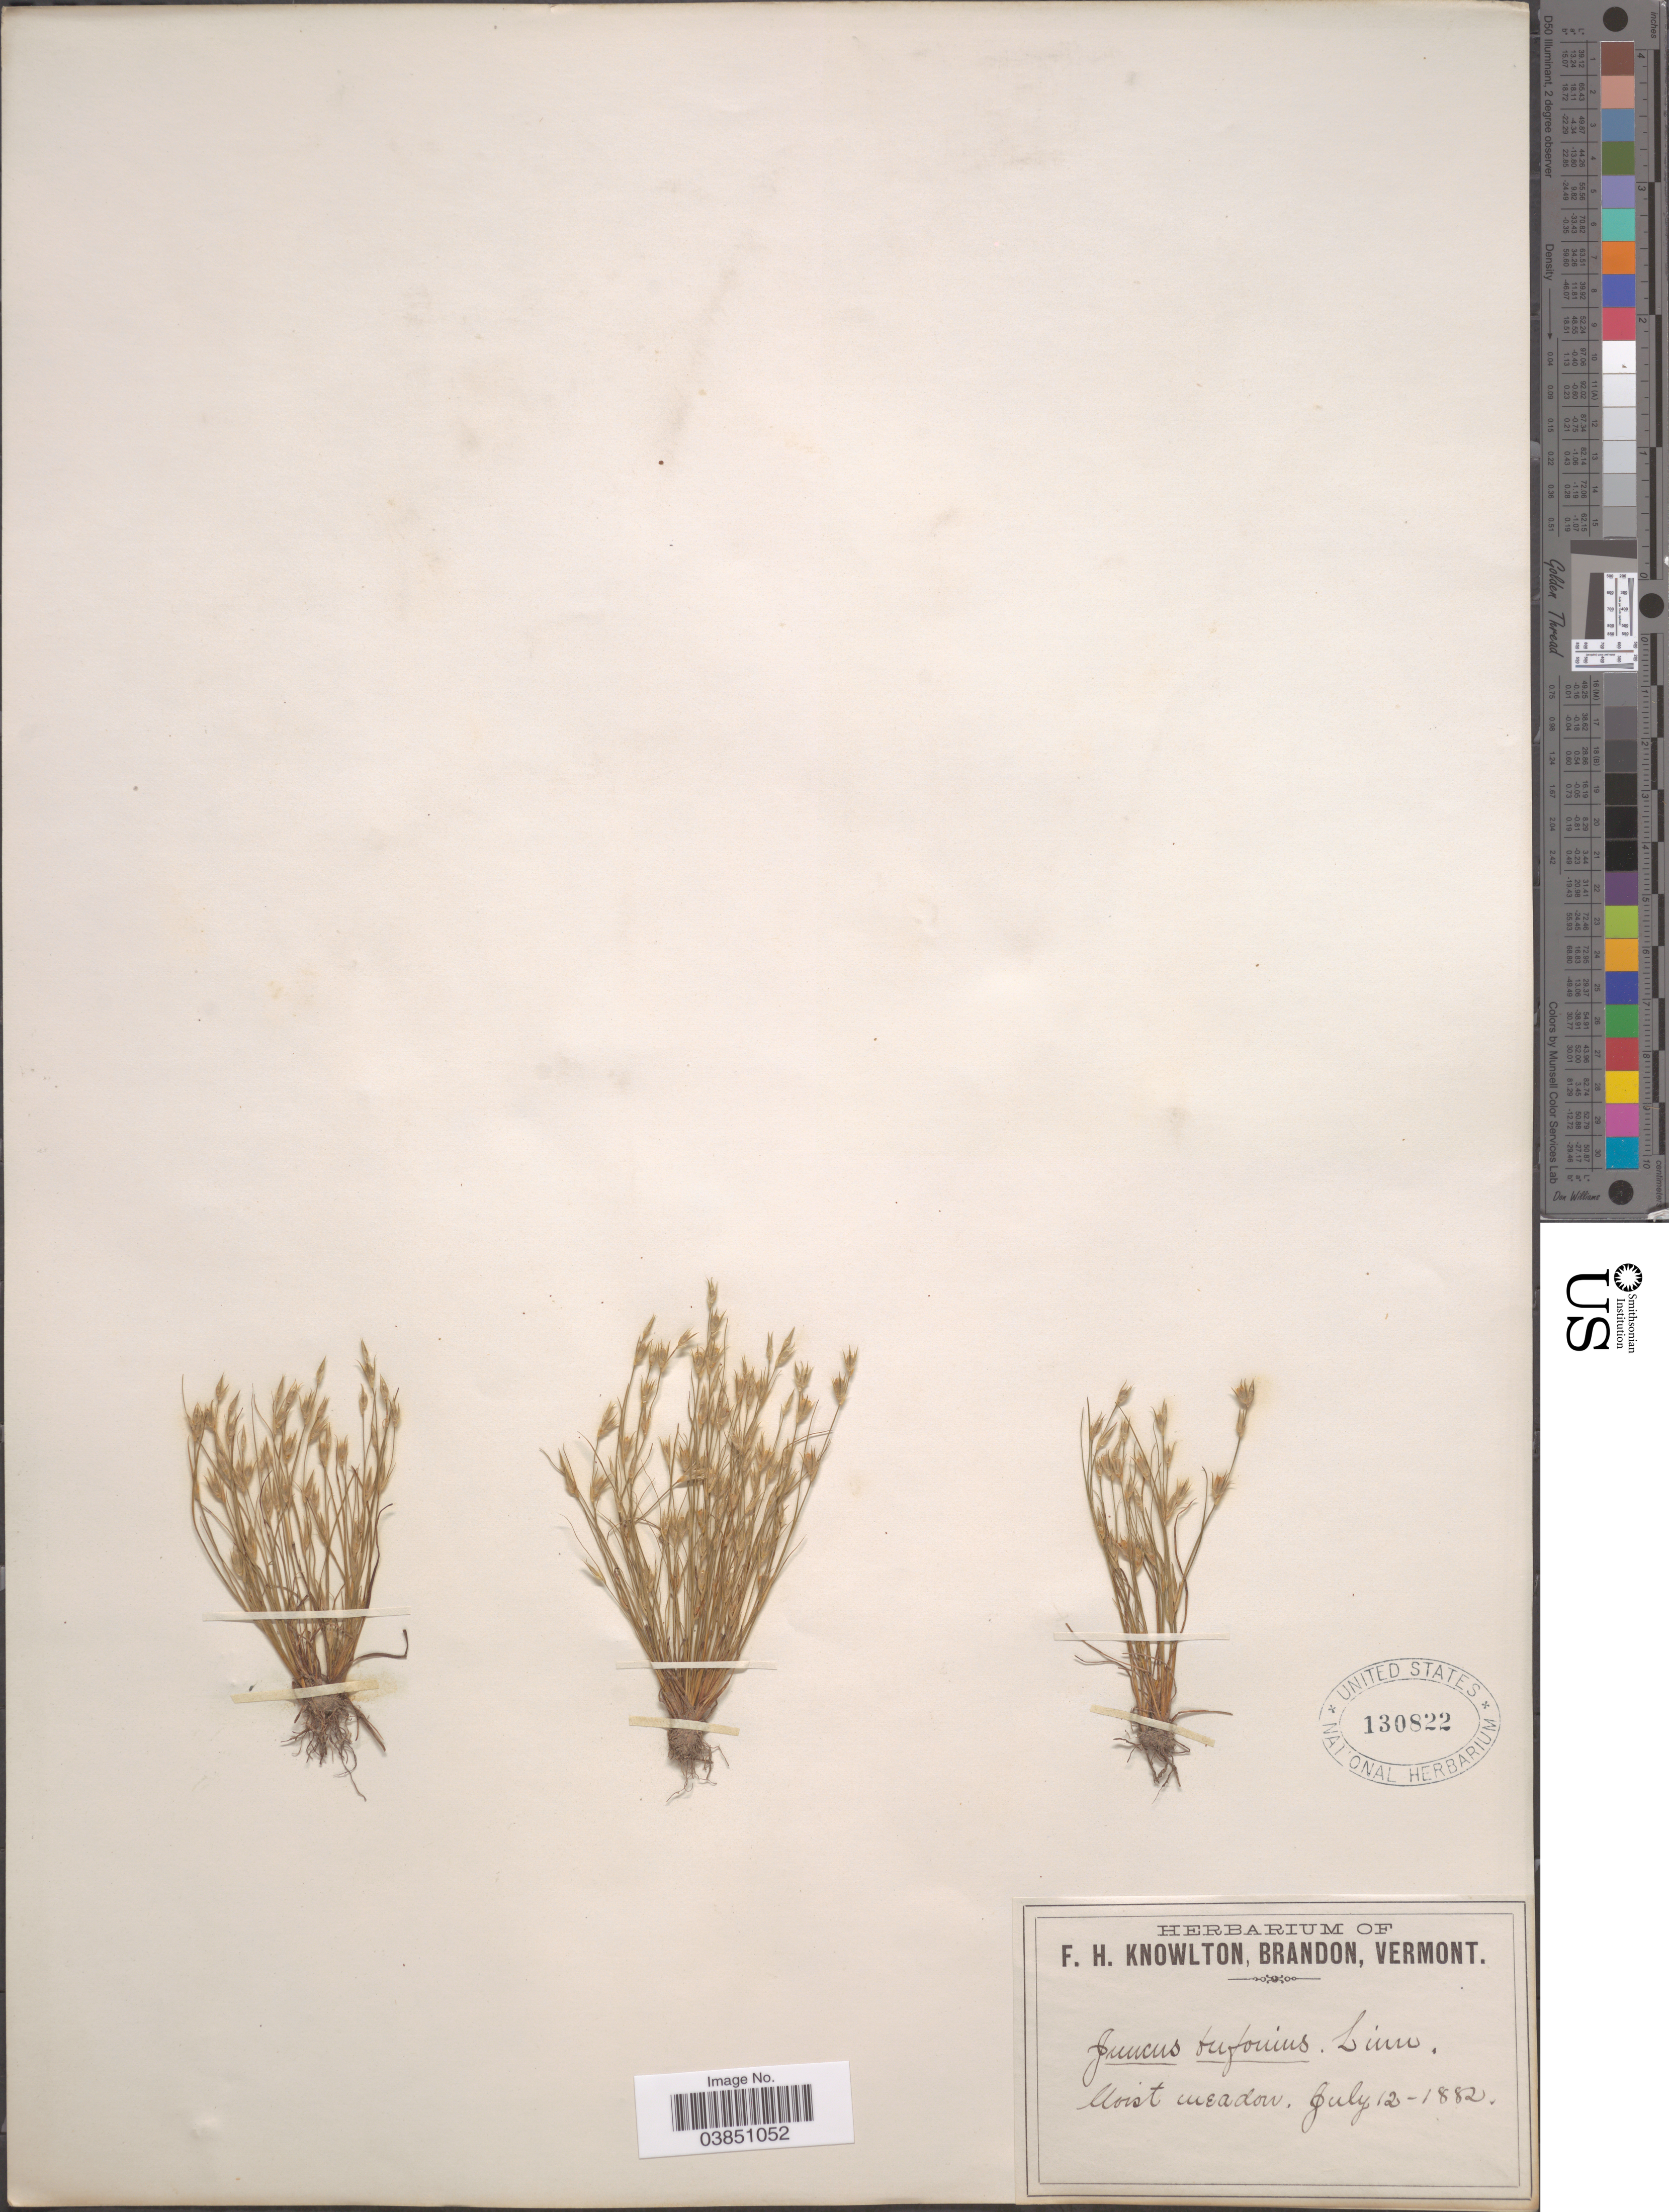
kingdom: Plantae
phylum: Tracheophyta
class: Liliopsida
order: Poales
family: Juncaceae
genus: Juncus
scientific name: Juncus bufonius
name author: L.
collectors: ex herb. F.H. Knowlton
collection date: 1882-07-12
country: United States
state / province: Vermont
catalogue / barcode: US 130822